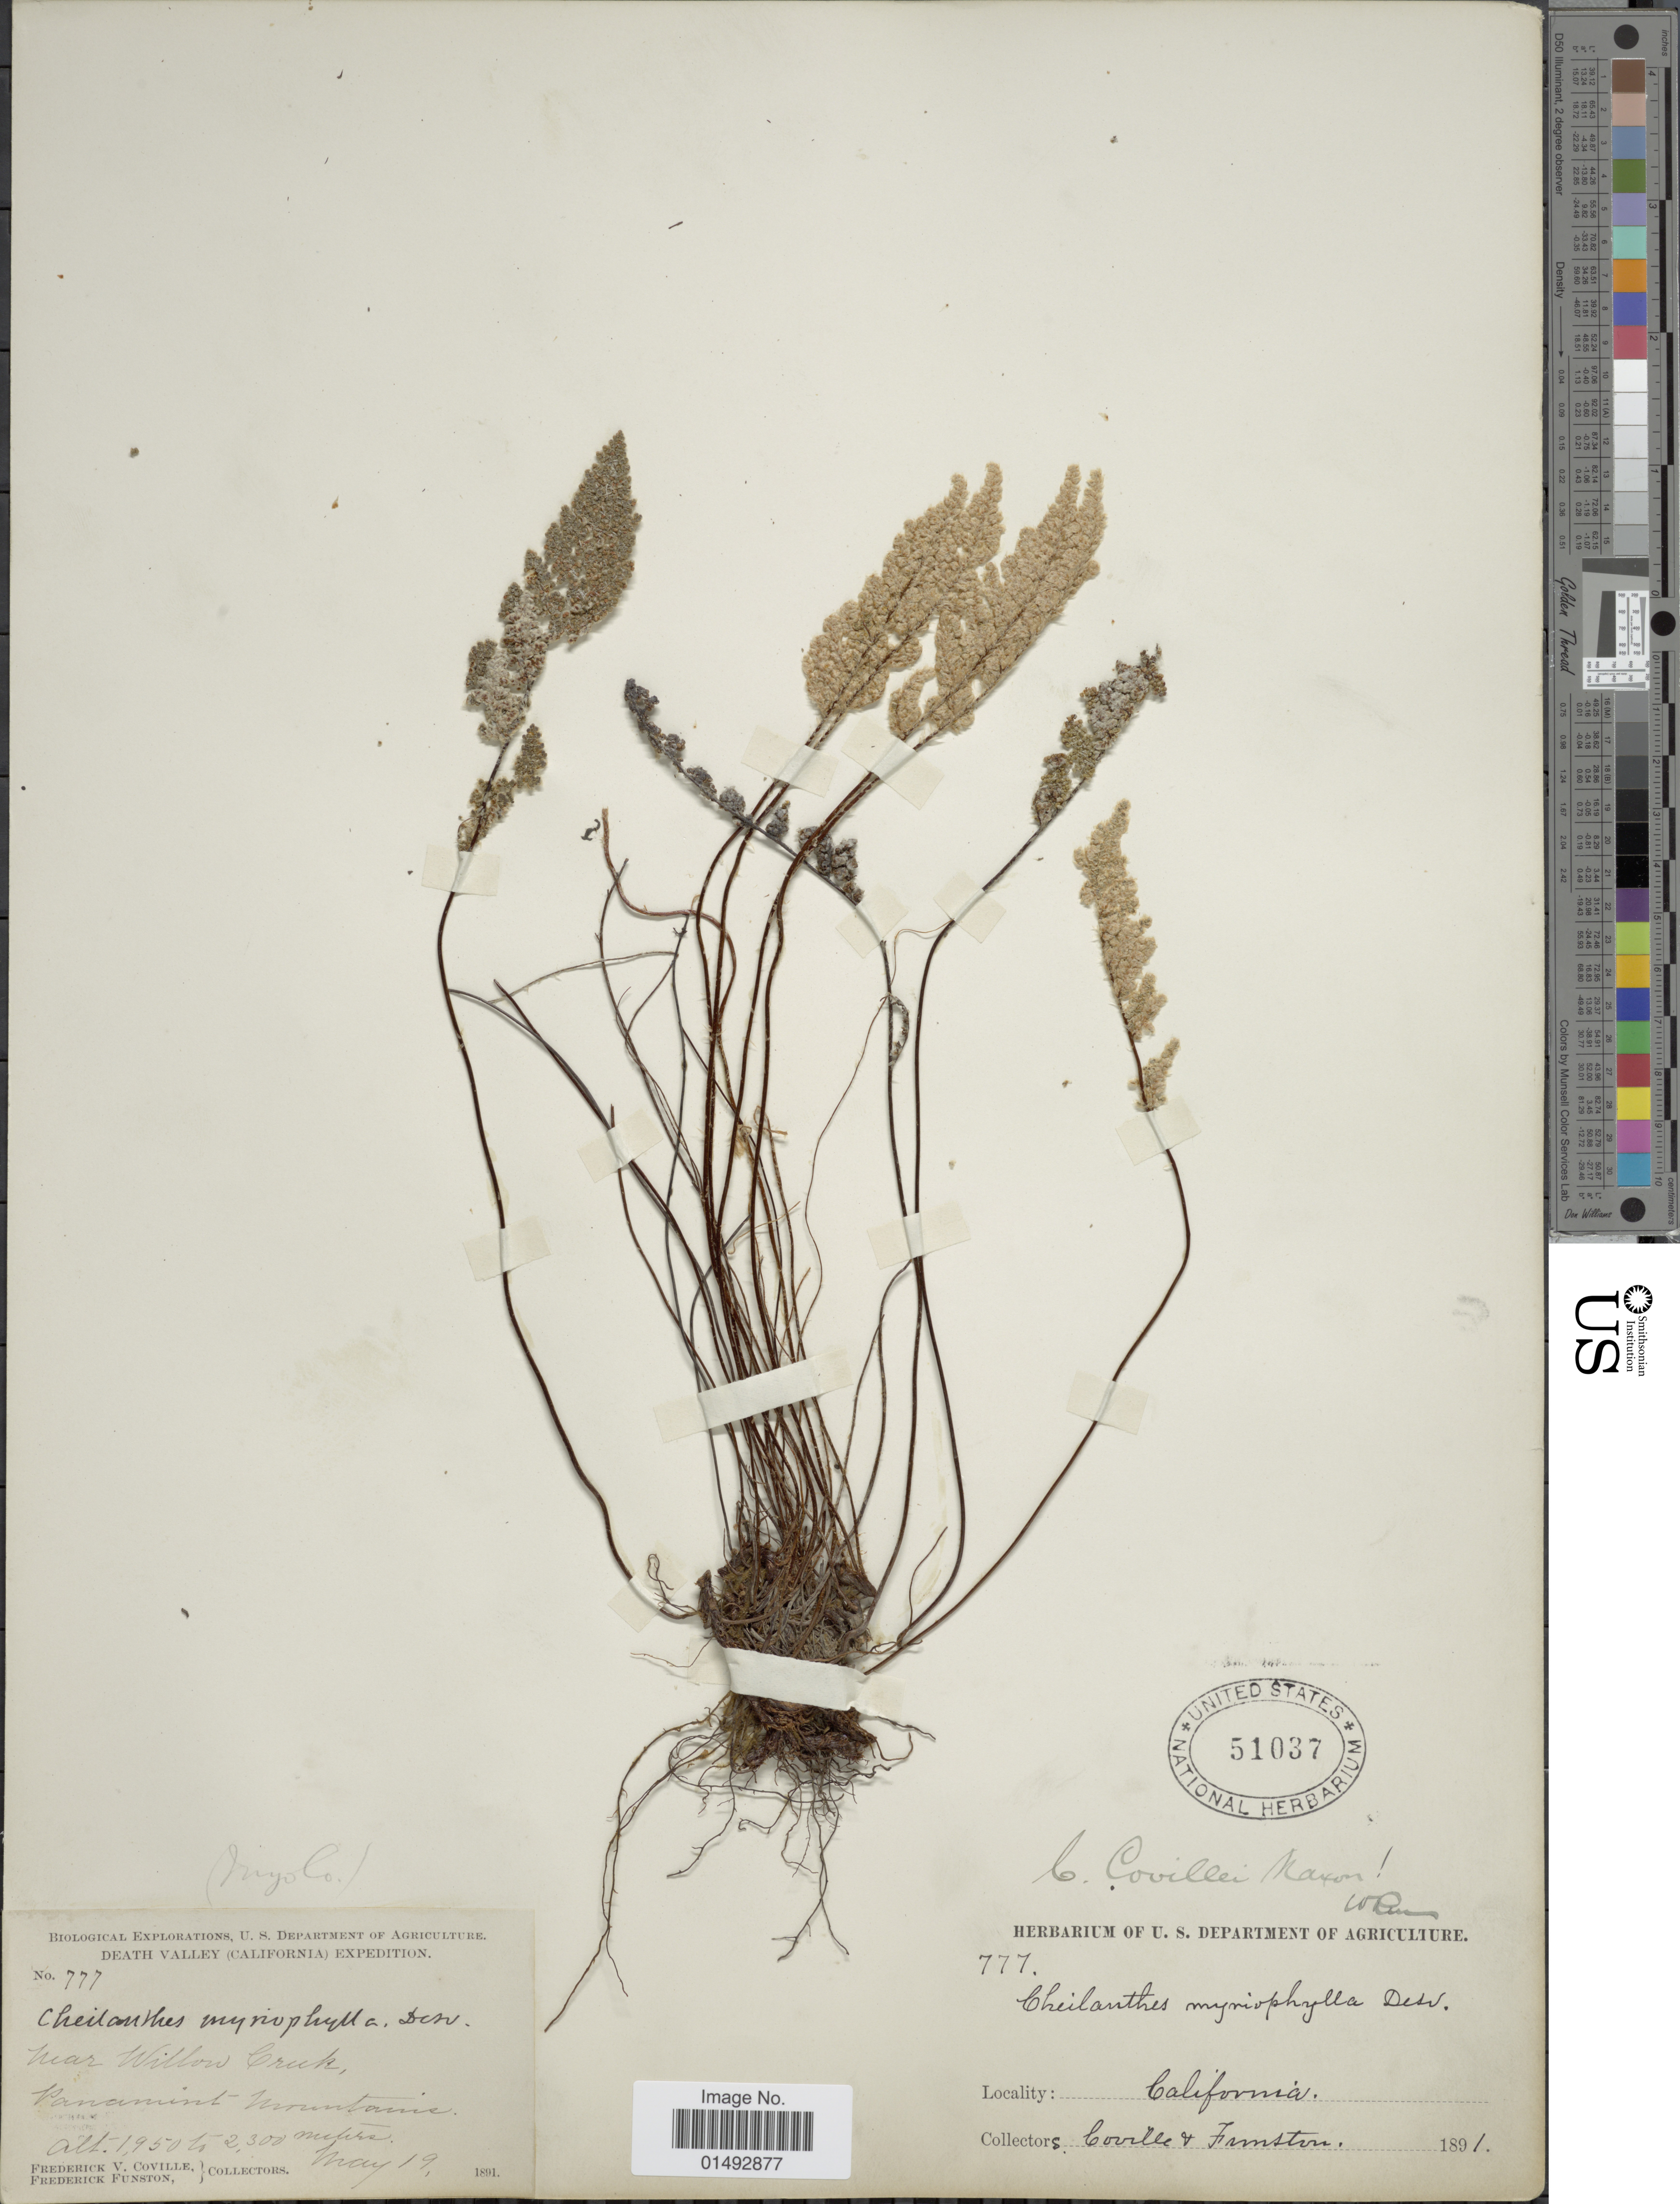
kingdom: Plantae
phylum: Tracheophyta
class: Polypodiopsida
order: Polypodiales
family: Pteridaceae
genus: Myriopteris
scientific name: Myriopteris covillei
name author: (Maxon) Á. Löve & D. Löve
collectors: F. V. Coville & F. Funston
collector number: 777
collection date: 1891-05-19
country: United States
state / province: California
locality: Death Valley, Near Willow Creek, Panamint Mountains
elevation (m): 1950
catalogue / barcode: US 51037